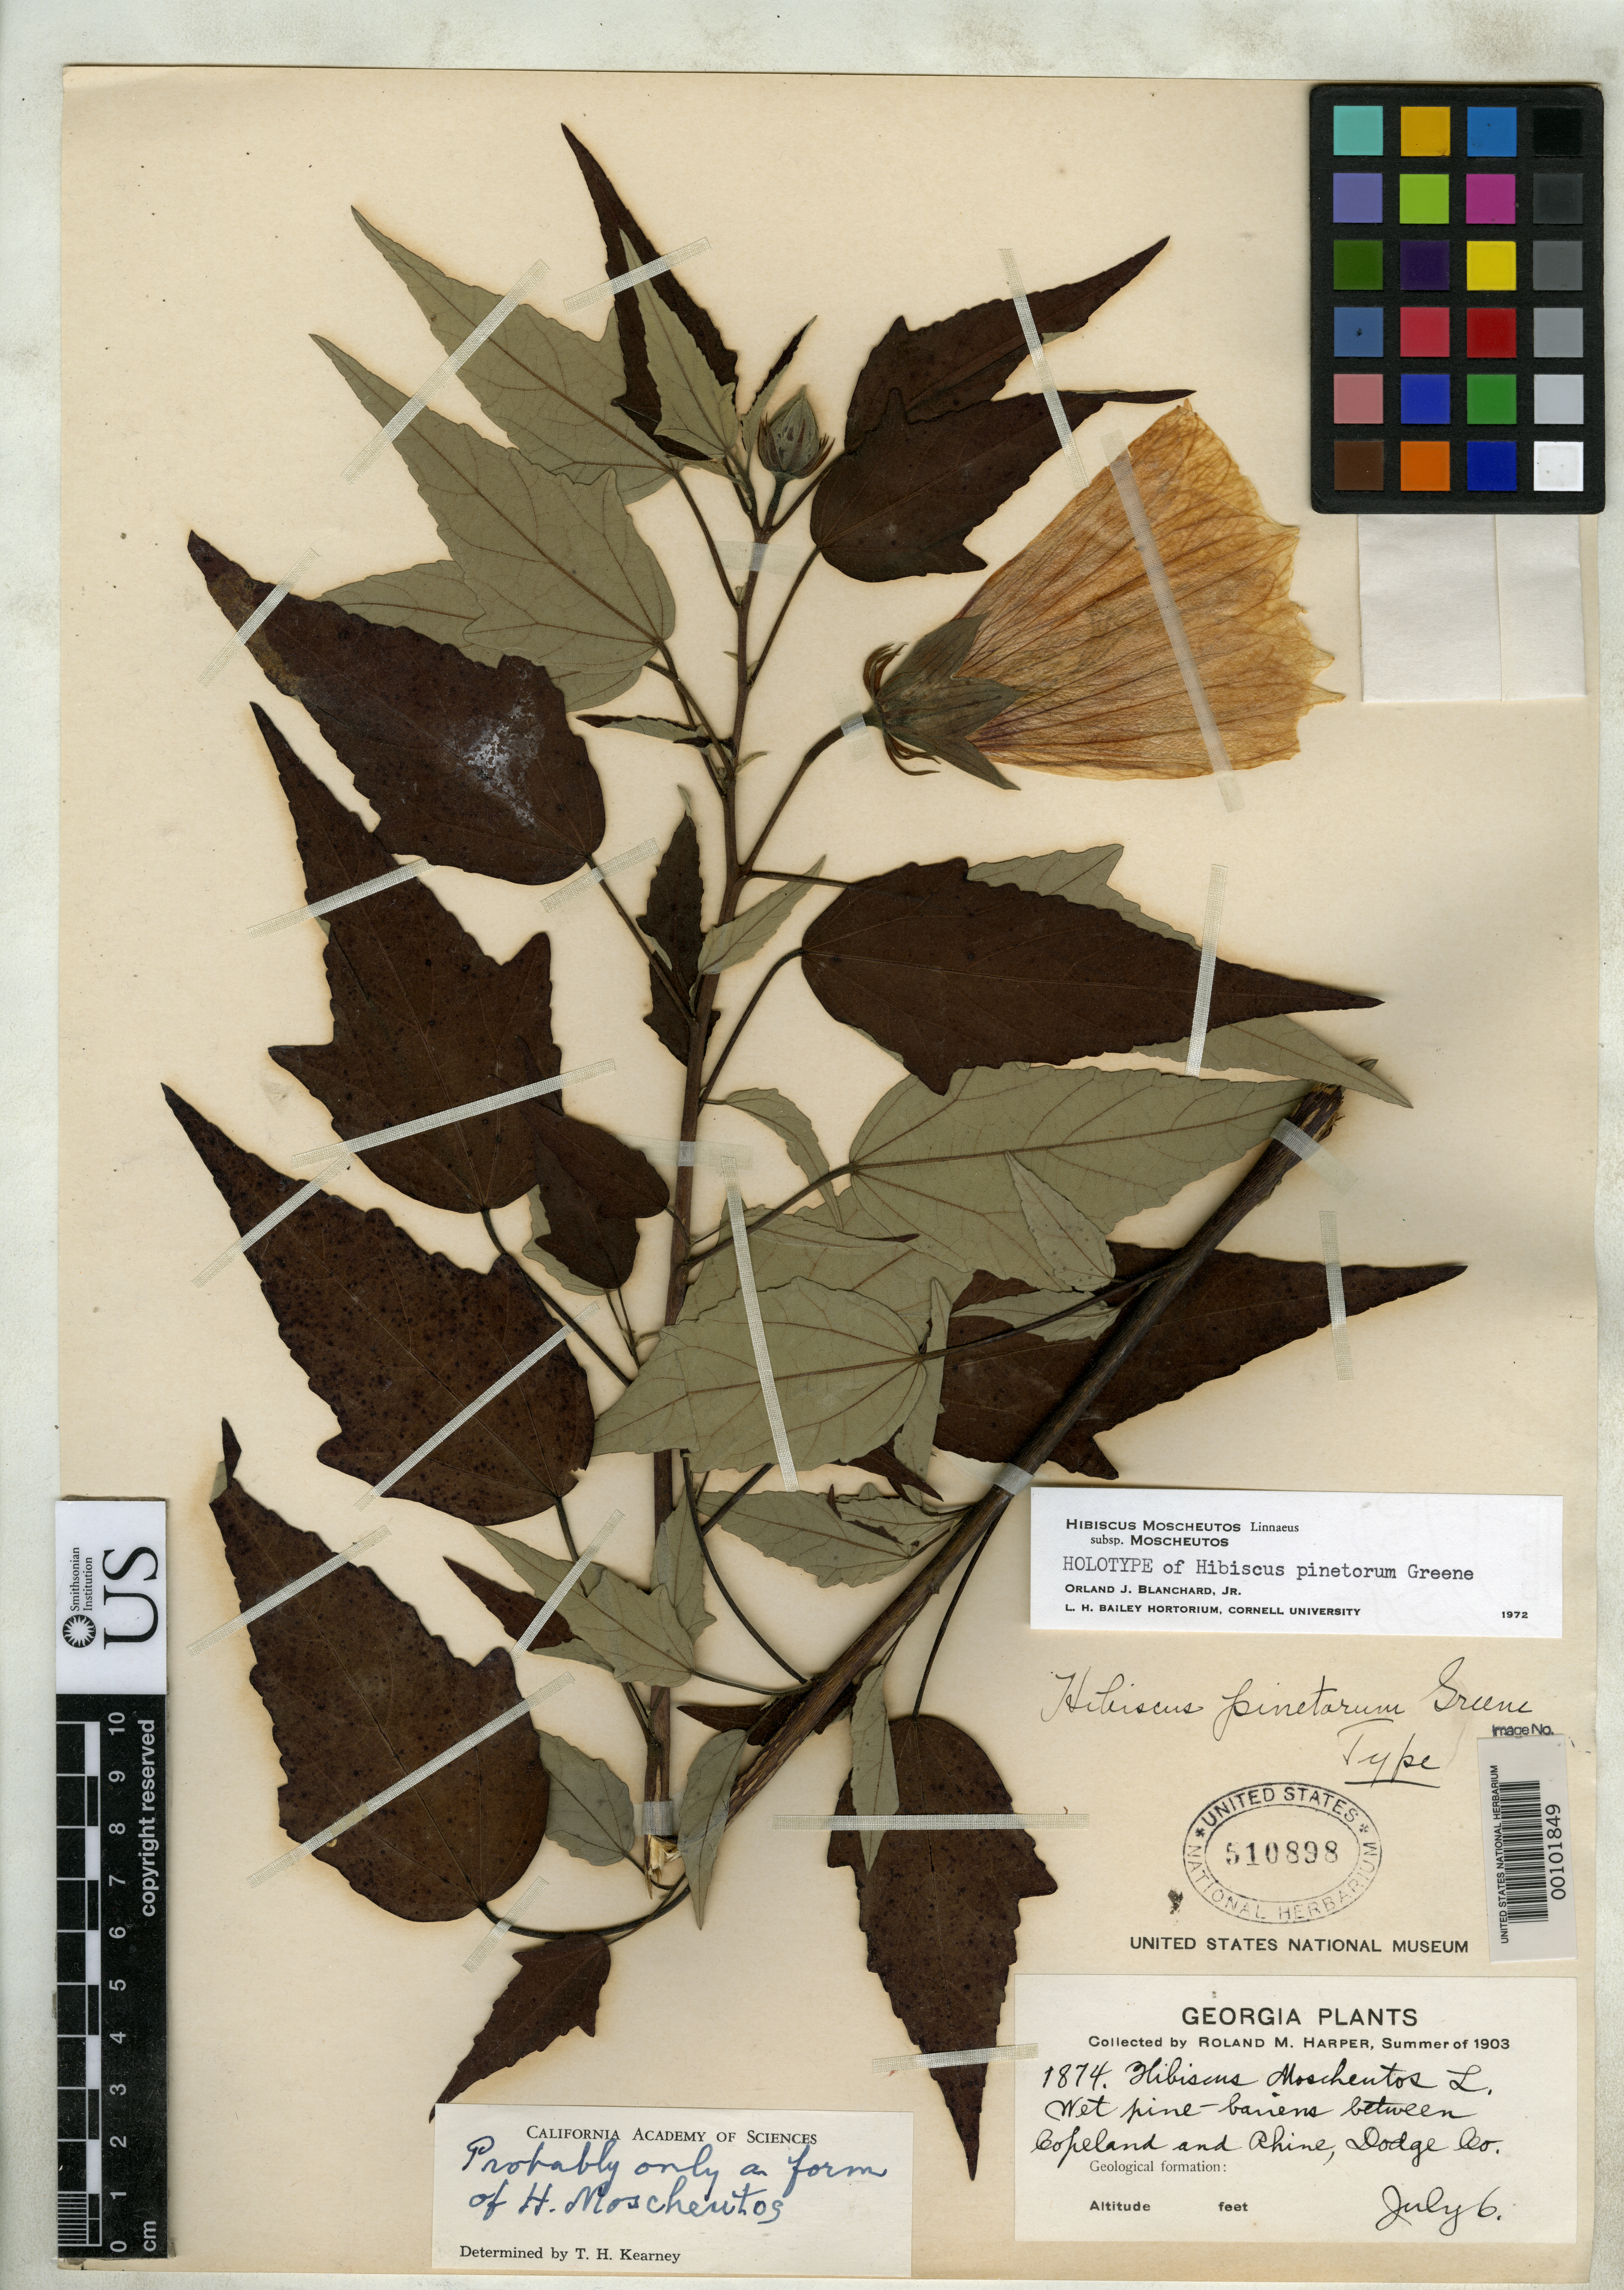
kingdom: Plantae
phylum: Tracheophyta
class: Magnoliopsida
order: Malvales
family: Malvaceae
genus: Hibiscus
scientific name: Hibiscus pinetorum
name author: Greene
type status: Holotype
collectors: R. M. Harper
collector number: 1874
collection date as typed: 06 Jul 1903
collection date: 1903-07-06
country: United States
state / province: Georgia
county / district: Dodge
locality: Between Copeland and Rhine.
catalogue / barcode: US 510898